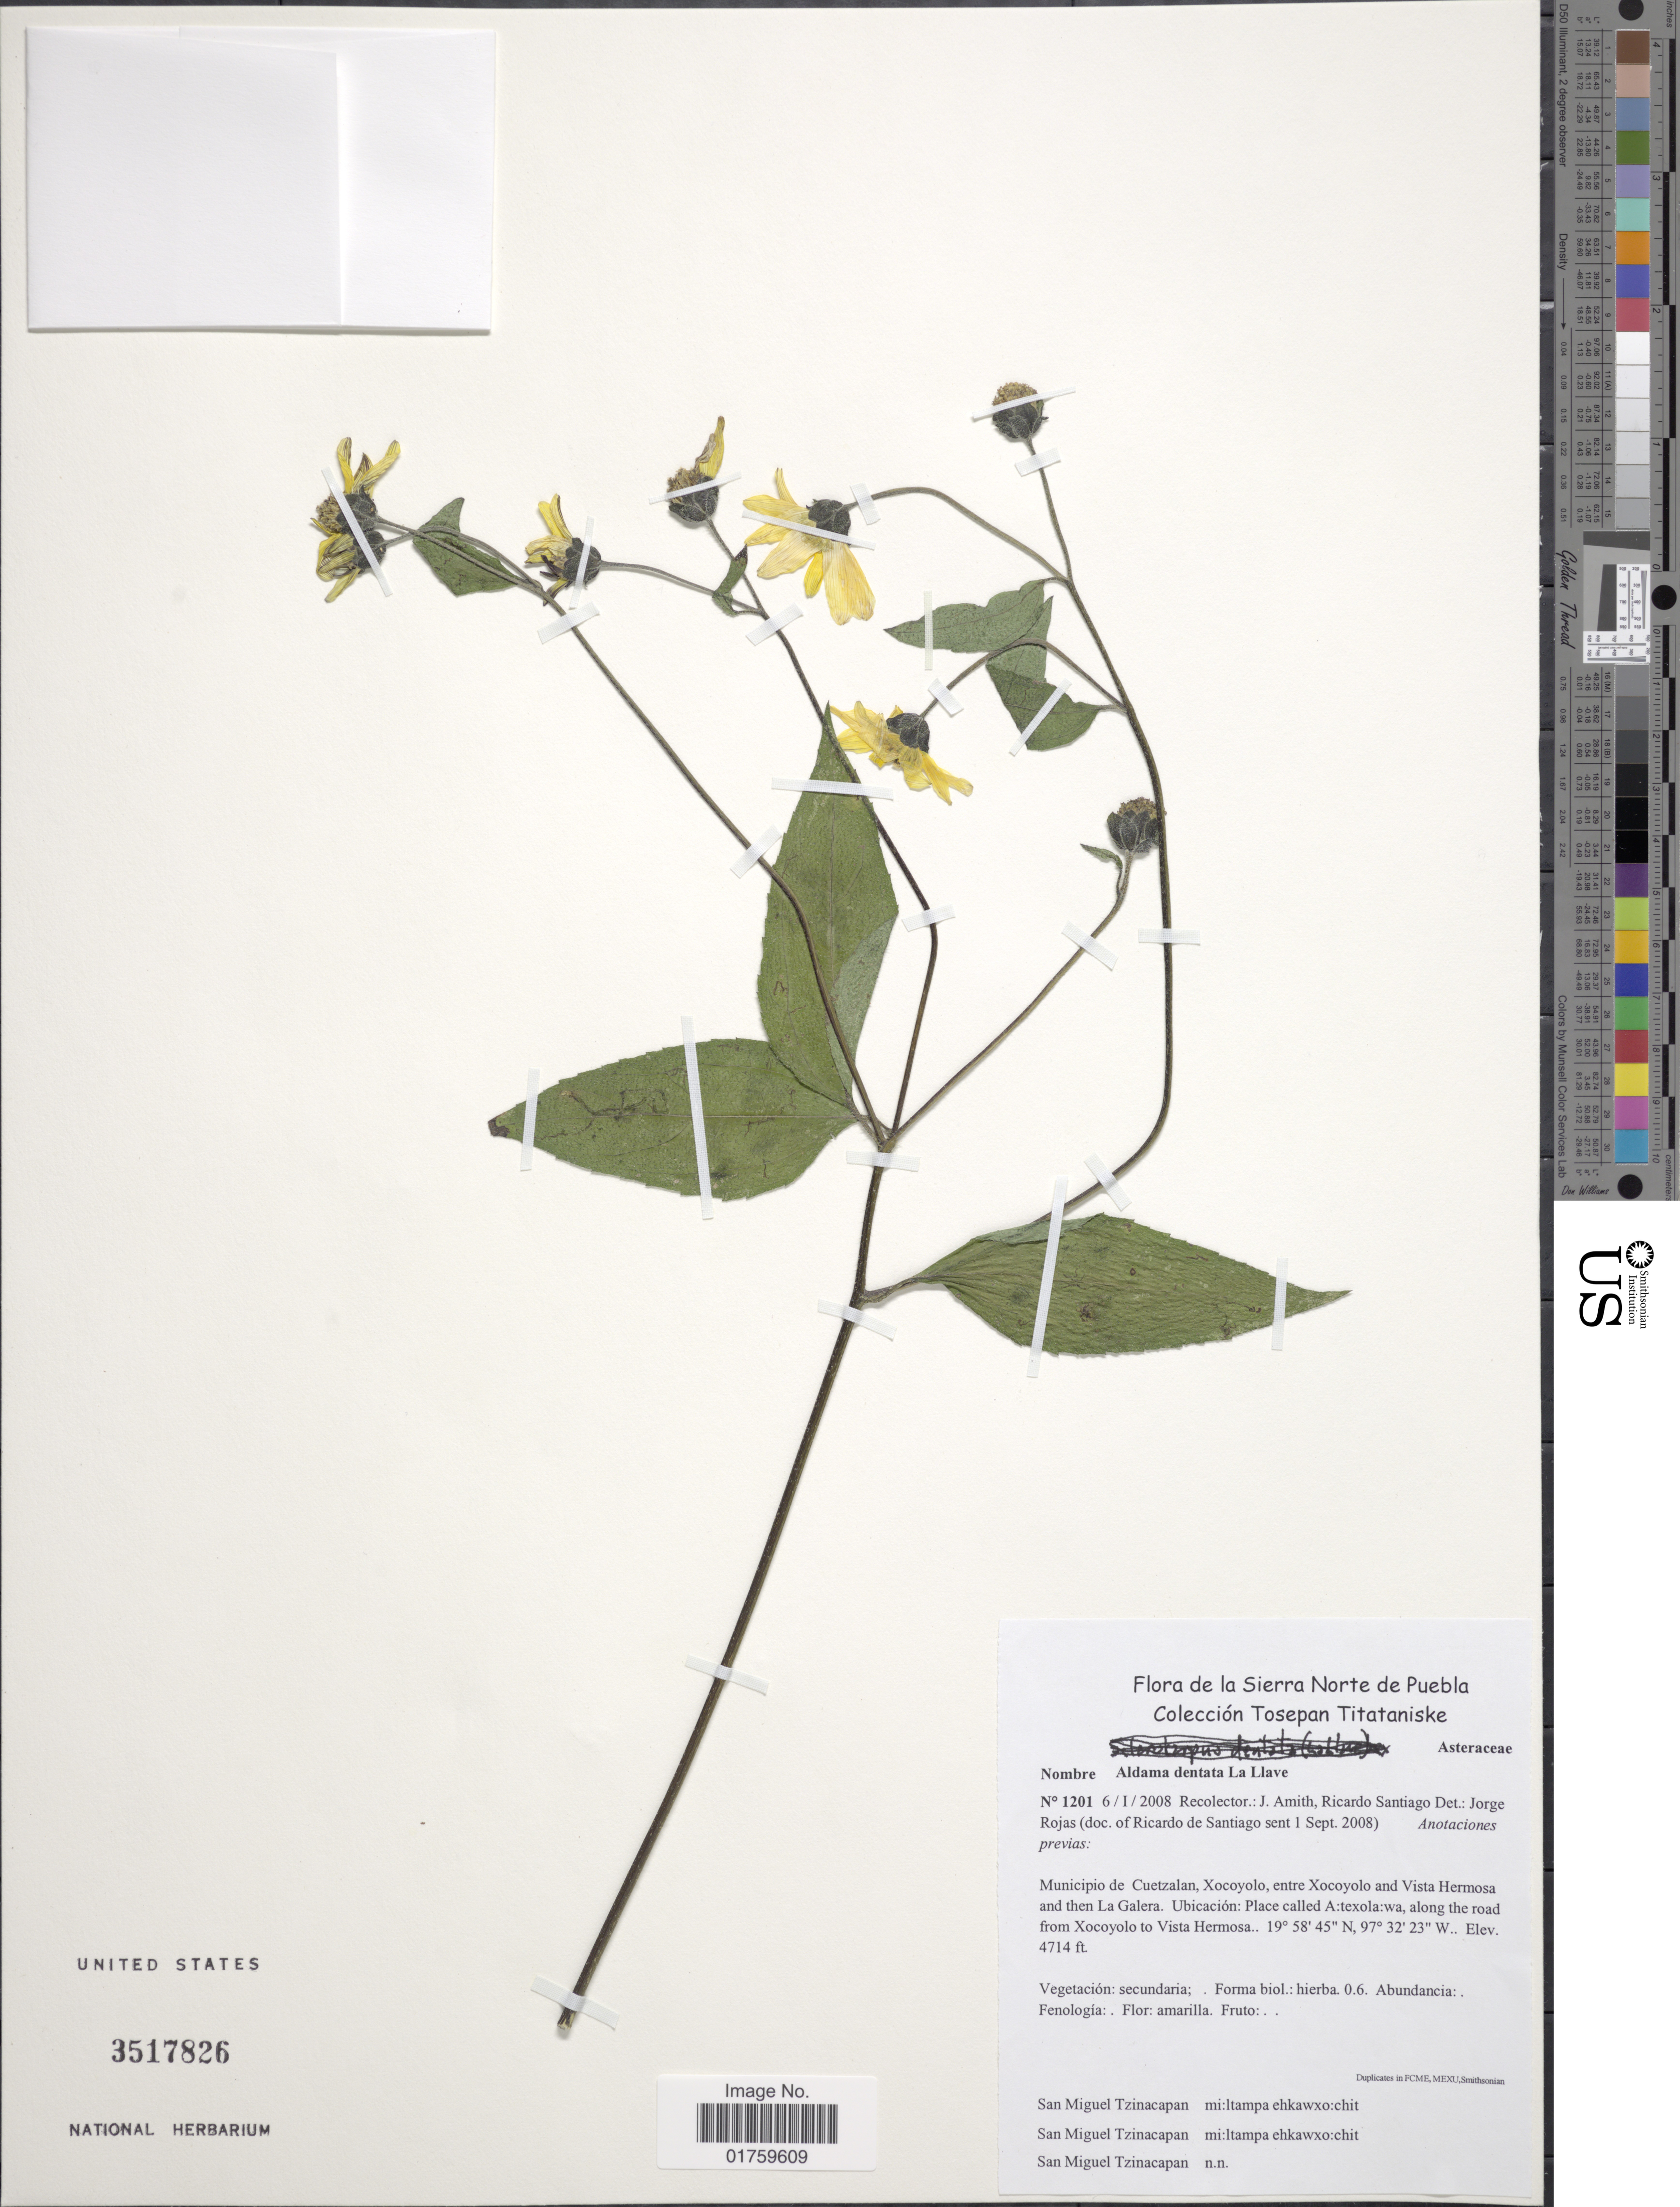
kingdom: Plantae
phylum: Tracheophyta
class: Magnoliopsida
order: Asterales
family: Asteraceae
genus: Aldama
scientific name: Aldama dentata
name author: La Llave ex La Llave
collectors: J. D. Amith & R. Santiago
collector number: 1201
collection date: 2008-01-06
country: Mexico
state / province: Puebla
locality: Sierra Norte de Puebla, Municipio de Cuetzalan, Xocoyolo, entre Xocoyolo and Vista Hermosa and the La Galera, Ubicacion: Place called A:texola:wa, along the road from Xocoyolo to Vista Hermosa.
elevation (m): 1437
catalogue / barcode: US 3517826